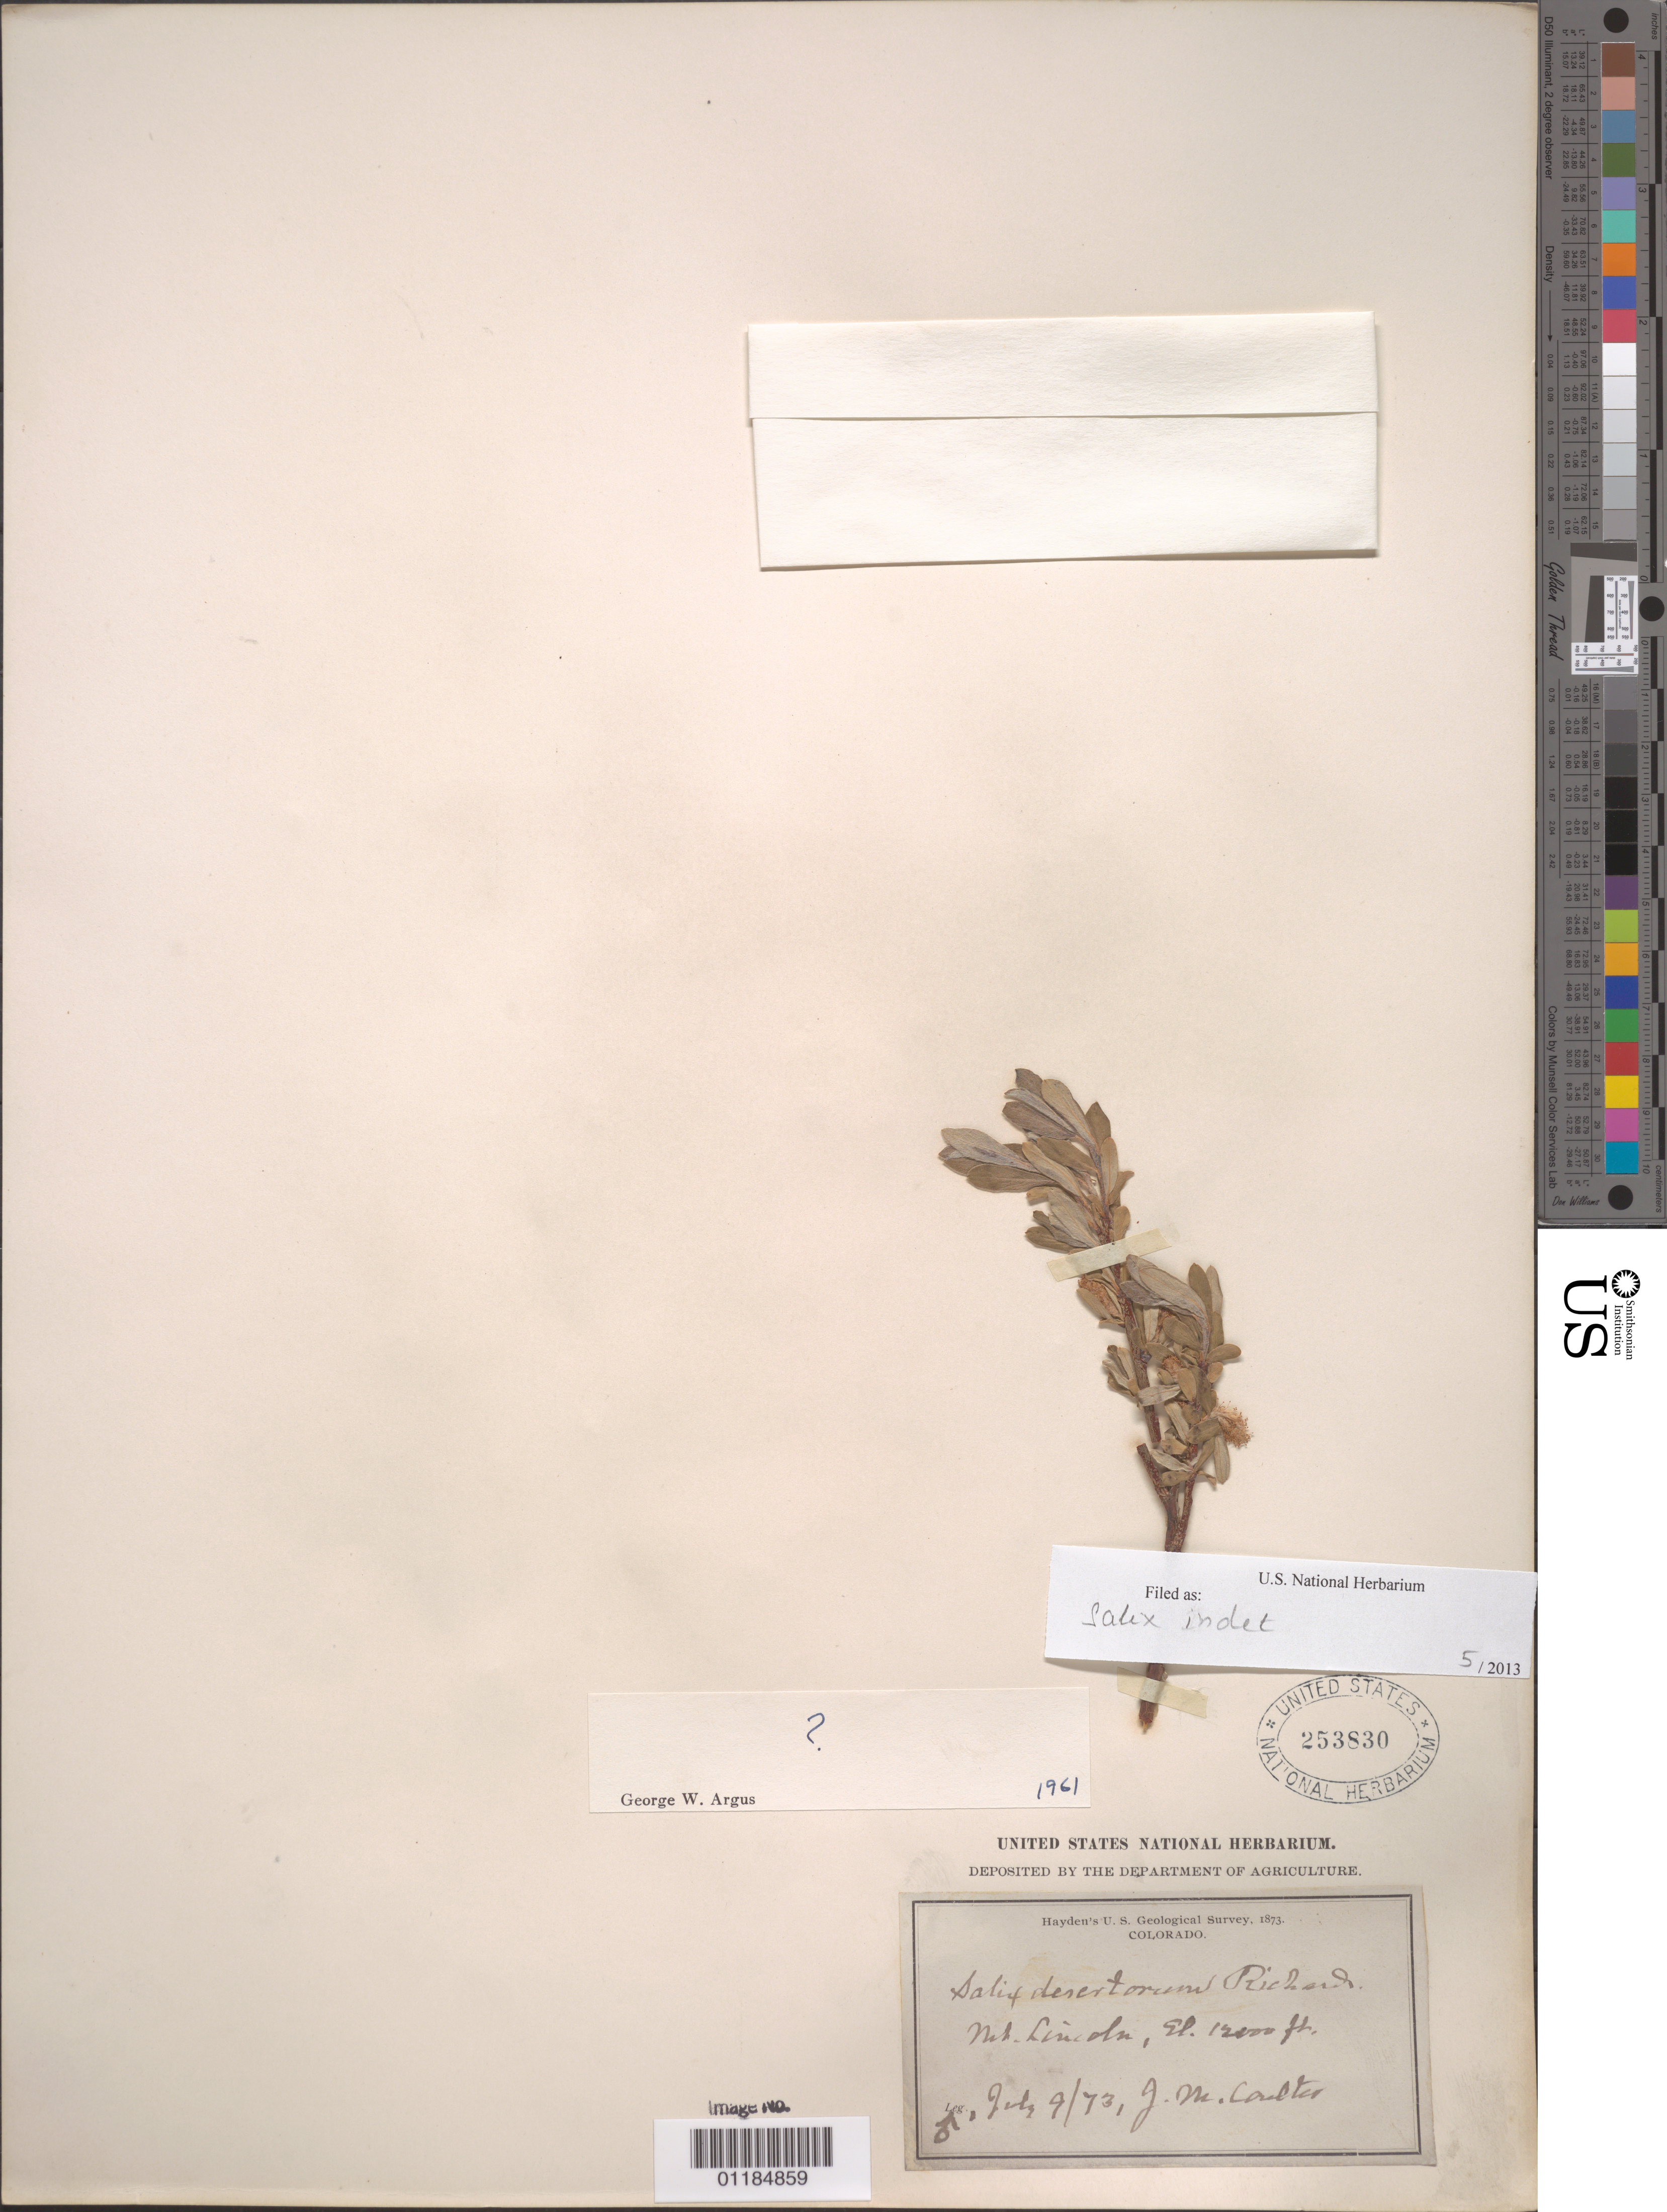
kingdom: Plantae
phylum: Tracheophyta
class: Magnoliopsida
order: Malpighiales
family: Salicaceae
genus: Salix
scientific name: Salix sp.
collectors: J. M. Coulter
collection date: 1873-07-09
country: United States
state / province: Colorado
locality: Mt. Lincoln.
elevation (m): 3658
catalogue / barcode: US 253830